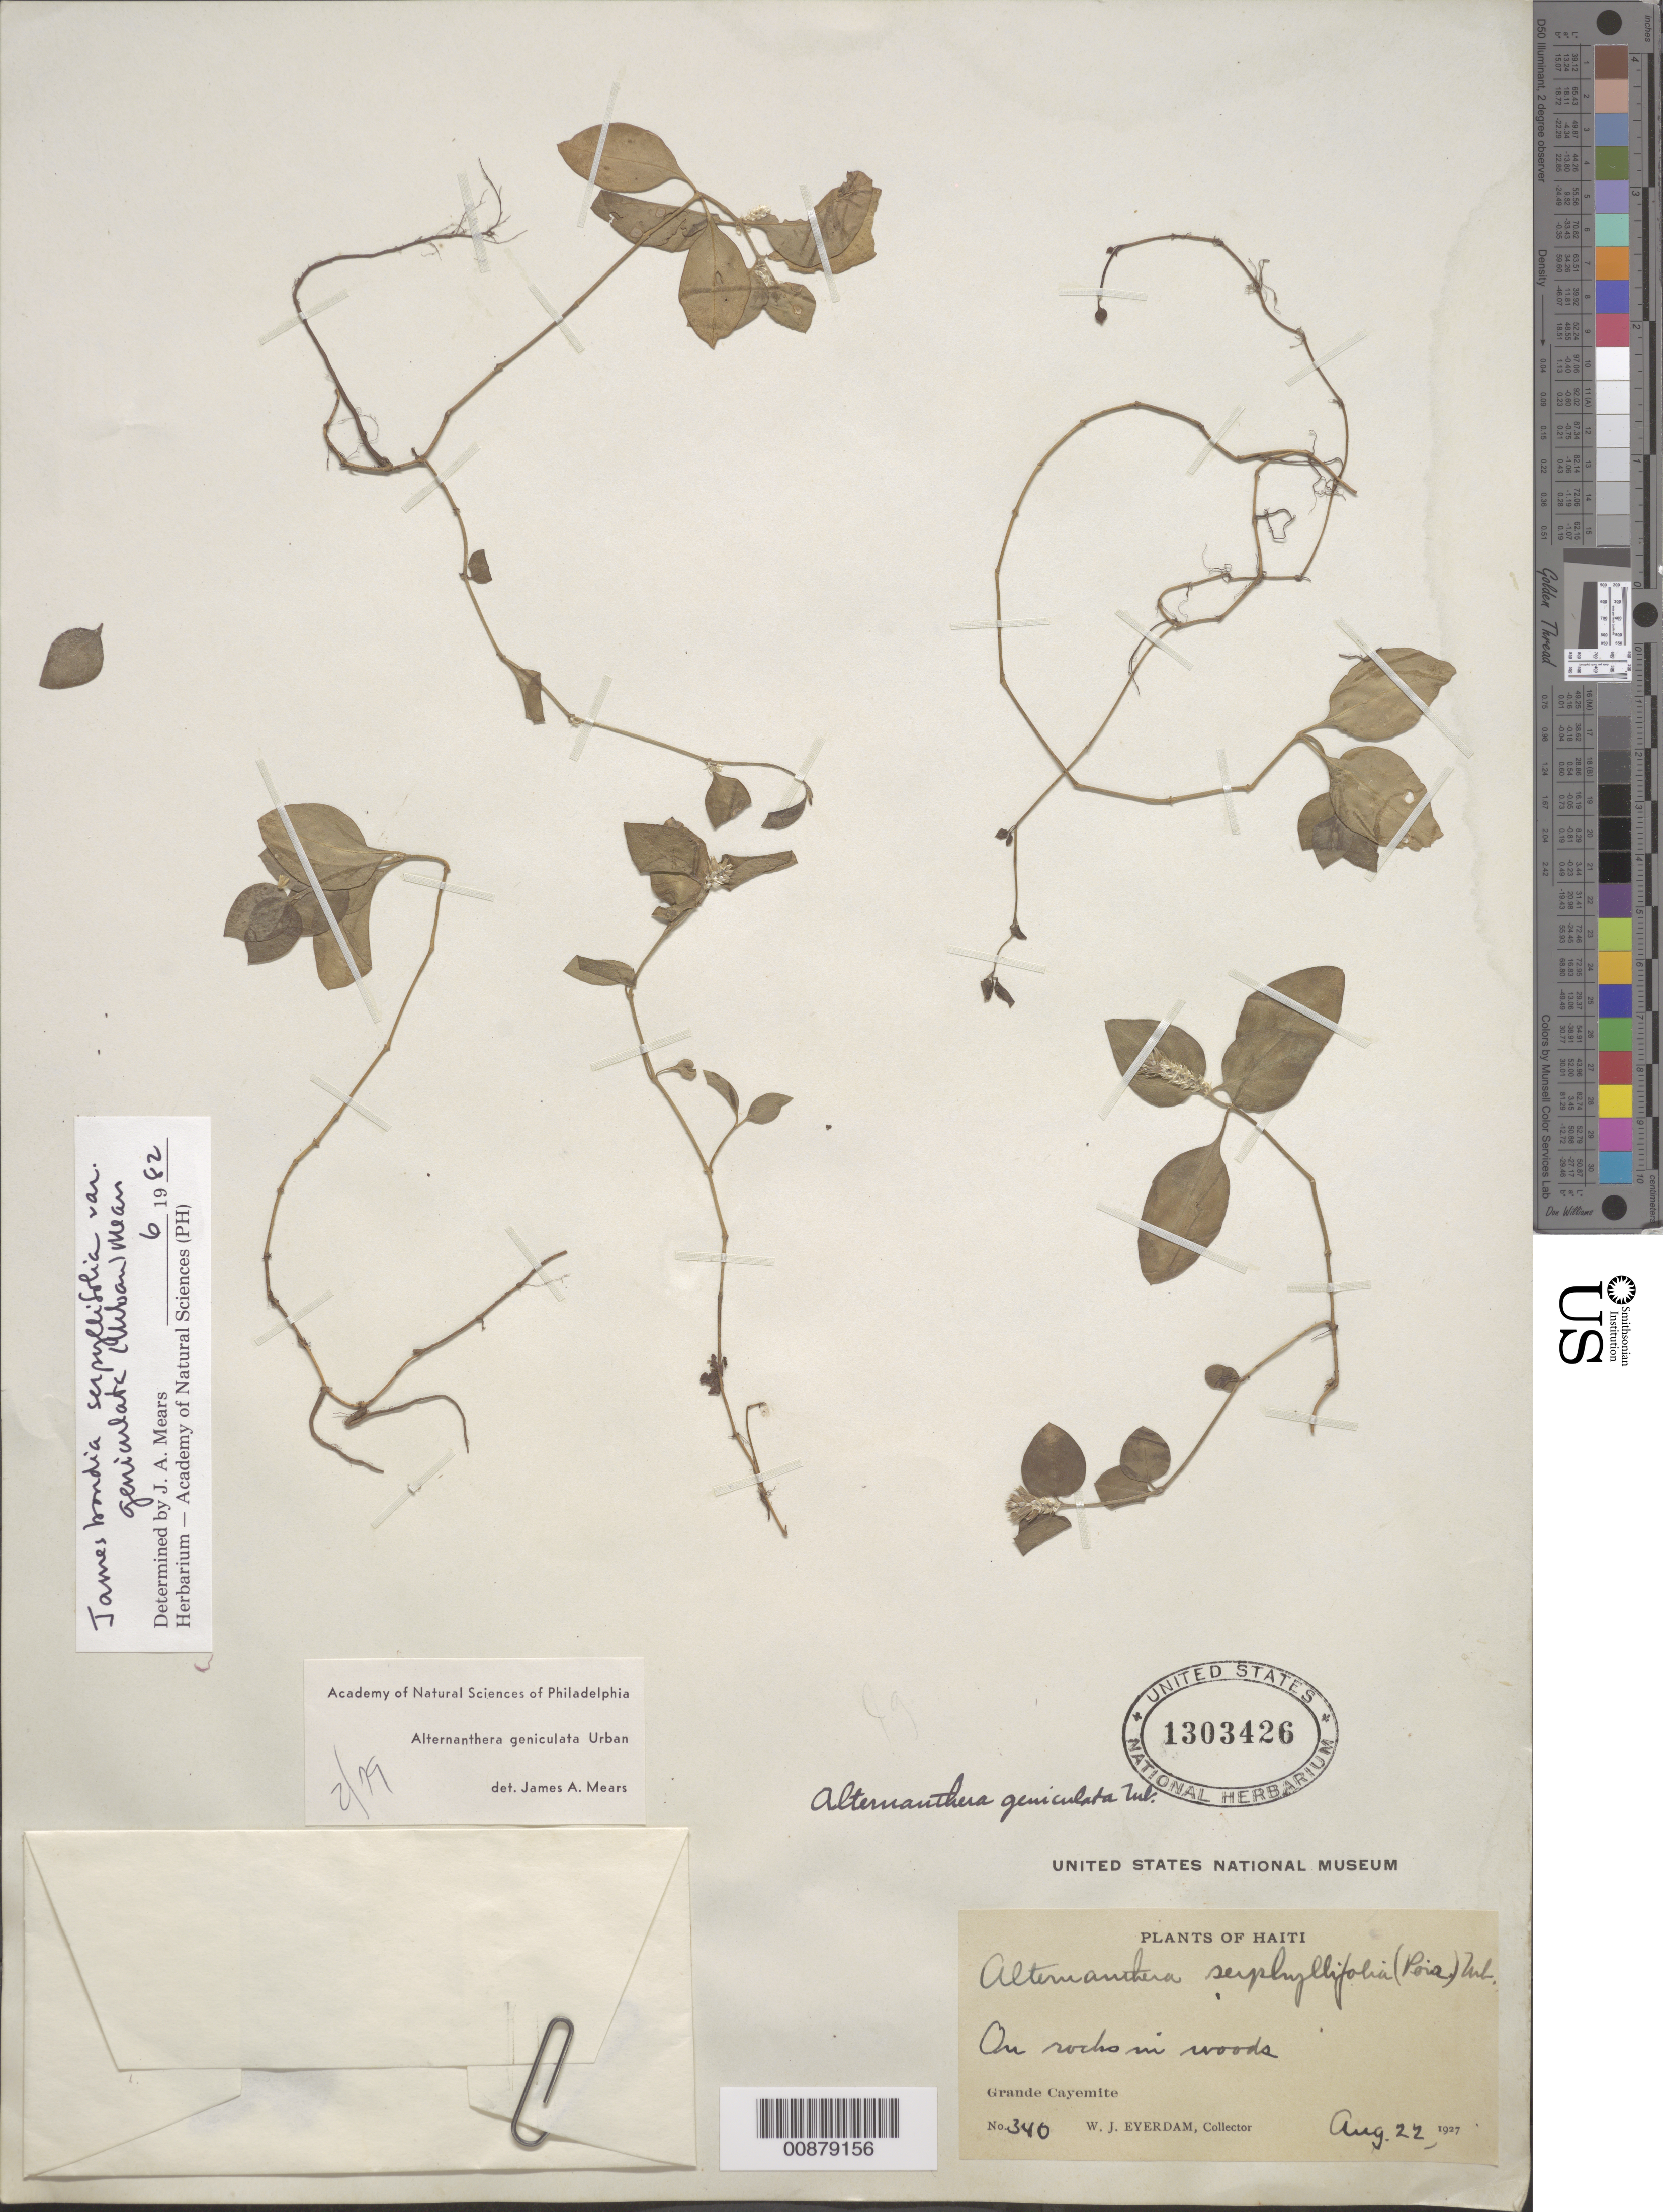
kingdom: Plantae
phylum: Tracheophyta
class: Magnoliopsida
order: Caryophyllales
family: Amaranthaceae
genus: Alternanthera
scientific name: Alternanthera geniculata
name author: Urb.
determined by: Mears, J. A., (PH), Academy of Natural Sciences of Philadelphia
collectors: W. J. Eyerdam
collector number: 340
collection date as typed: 22 Aug 1927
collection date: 1927-08-22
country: Haiti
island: Grande Cayemite I.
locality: Grande Cayemite.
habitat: On rocks in woods.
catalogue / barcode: US 1303426